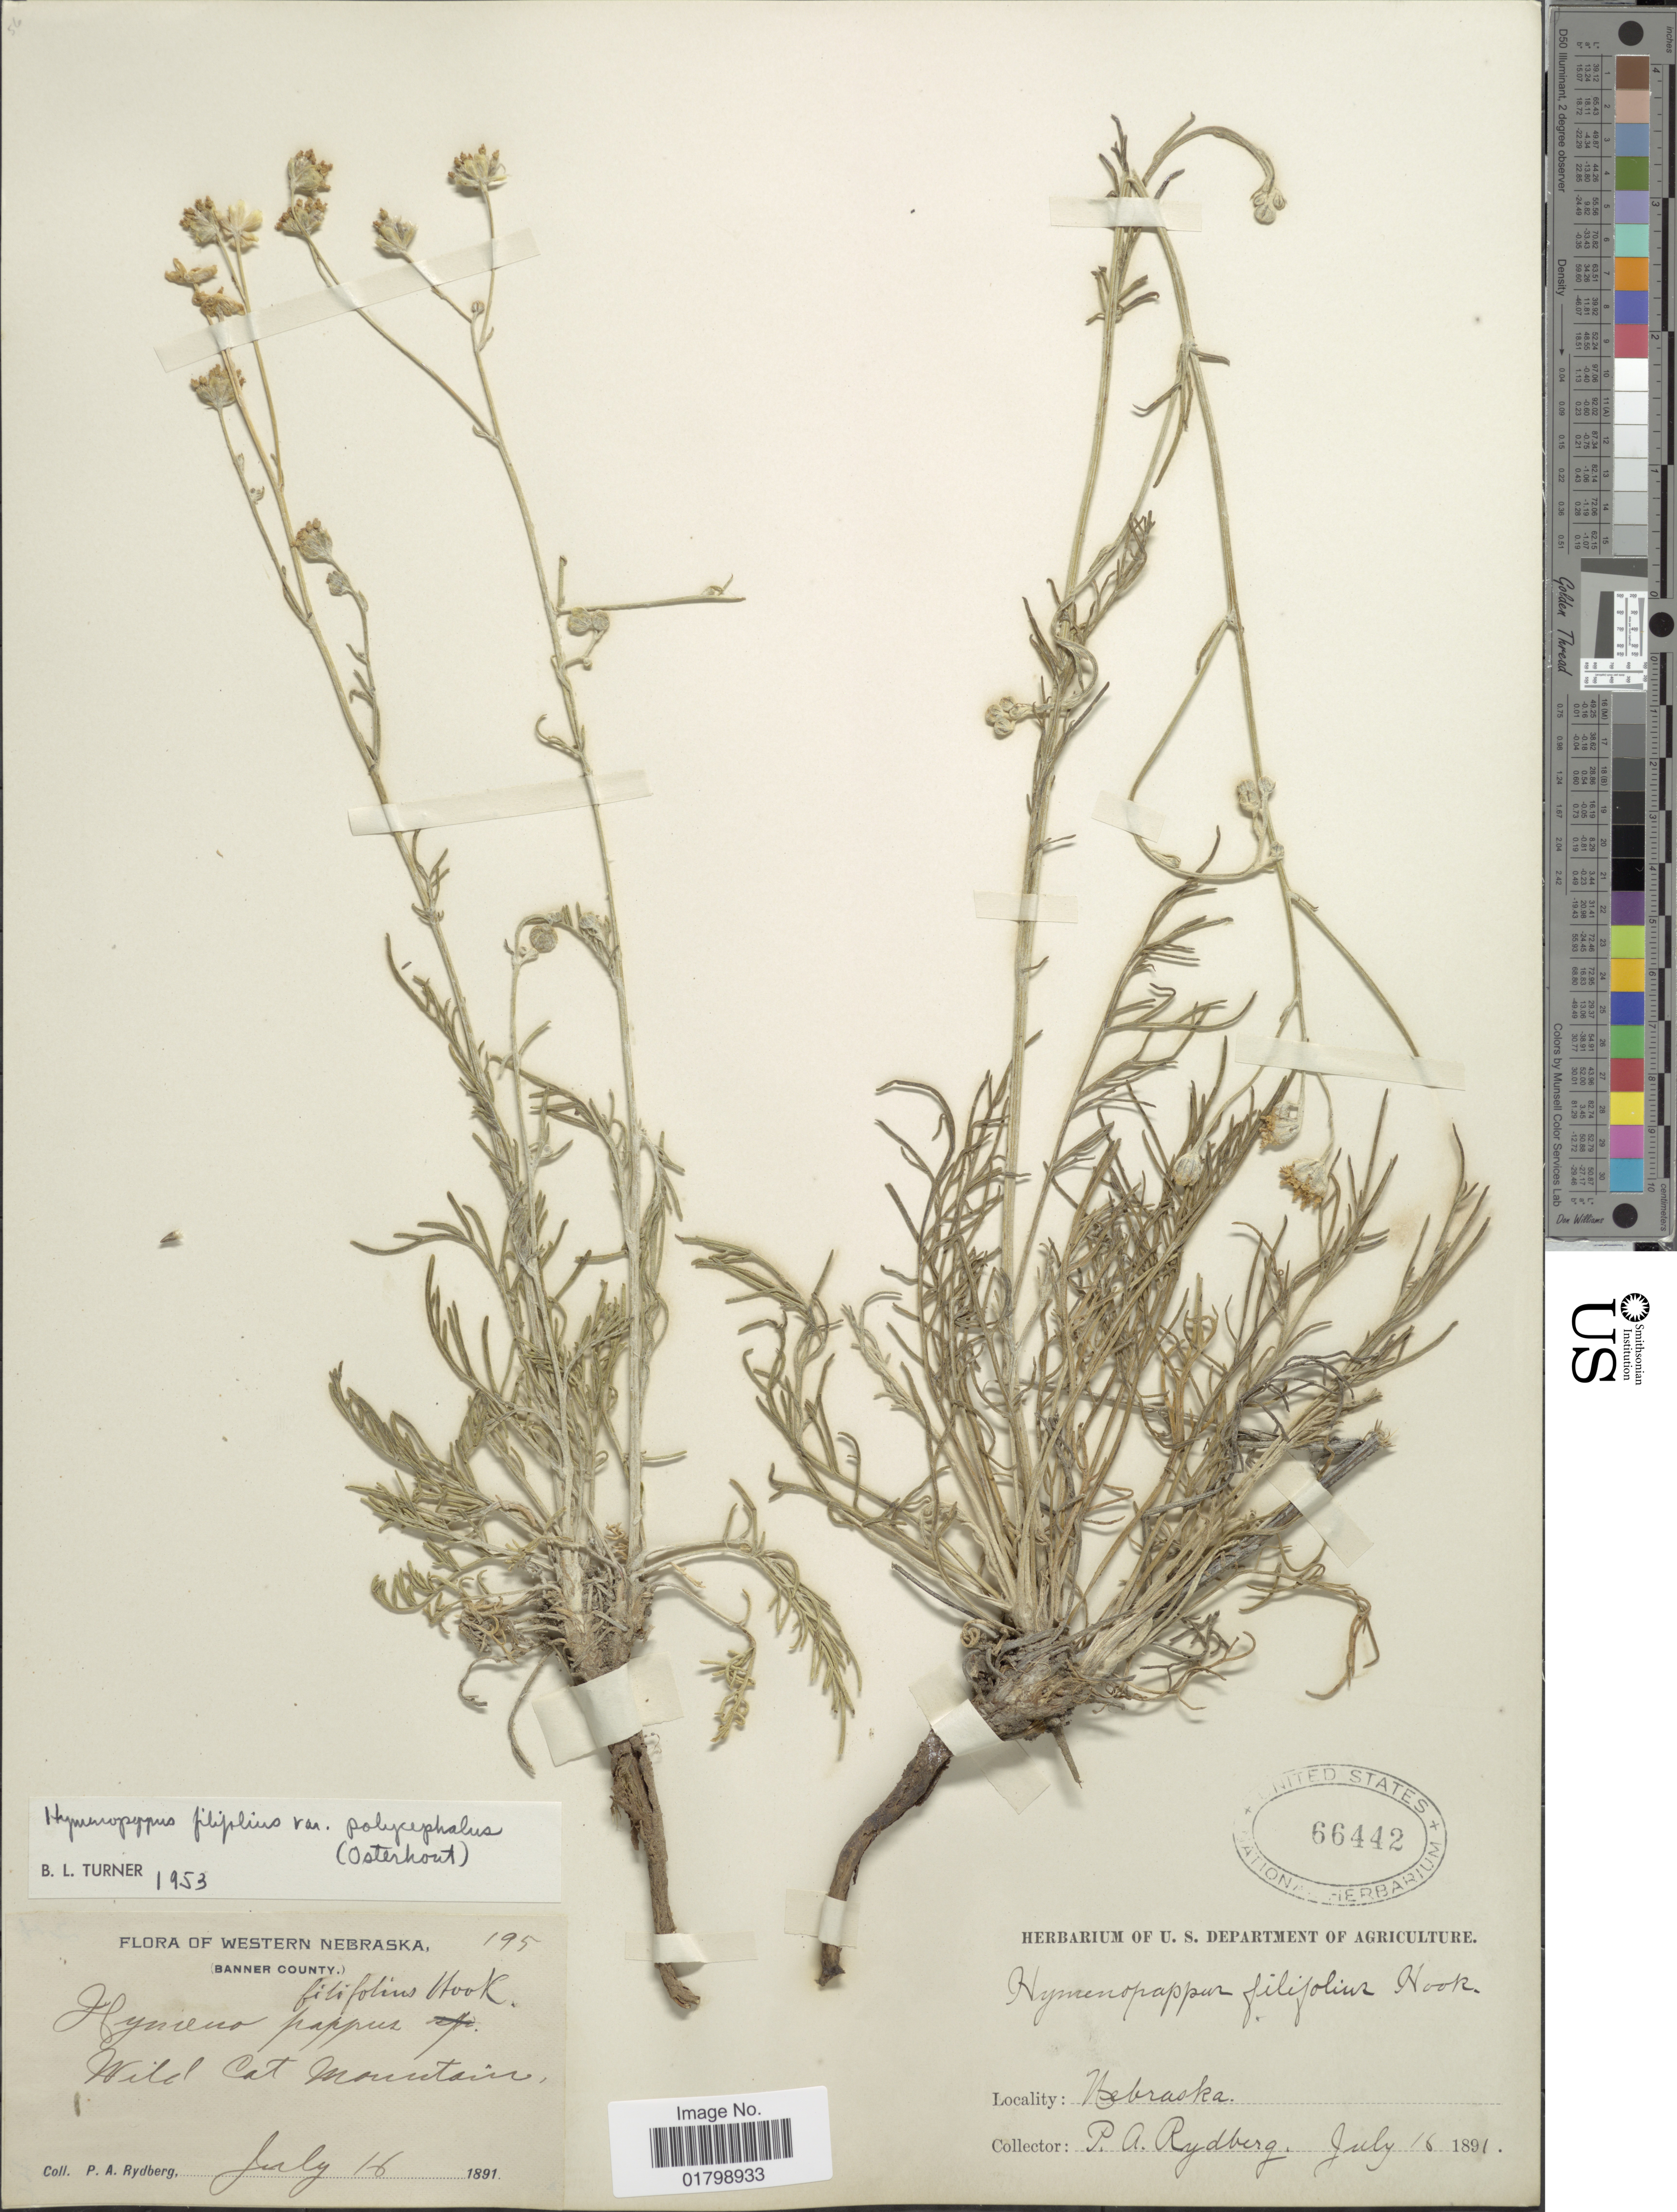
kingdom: Plantae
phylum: Tracheophyta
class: Magnoliopsida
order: Asterales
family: Asteraceae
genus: Hymenopappus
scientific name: Hymenopappus filifolius var. polycephalus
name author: (Osterh.) B.L. Turner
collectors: P. A. Rydberg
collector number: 195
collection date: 1891-07-16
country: United States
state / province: Nebraska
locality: Western Nebraska, Banner County, Wild Cat Mountain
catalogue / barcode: US 66442